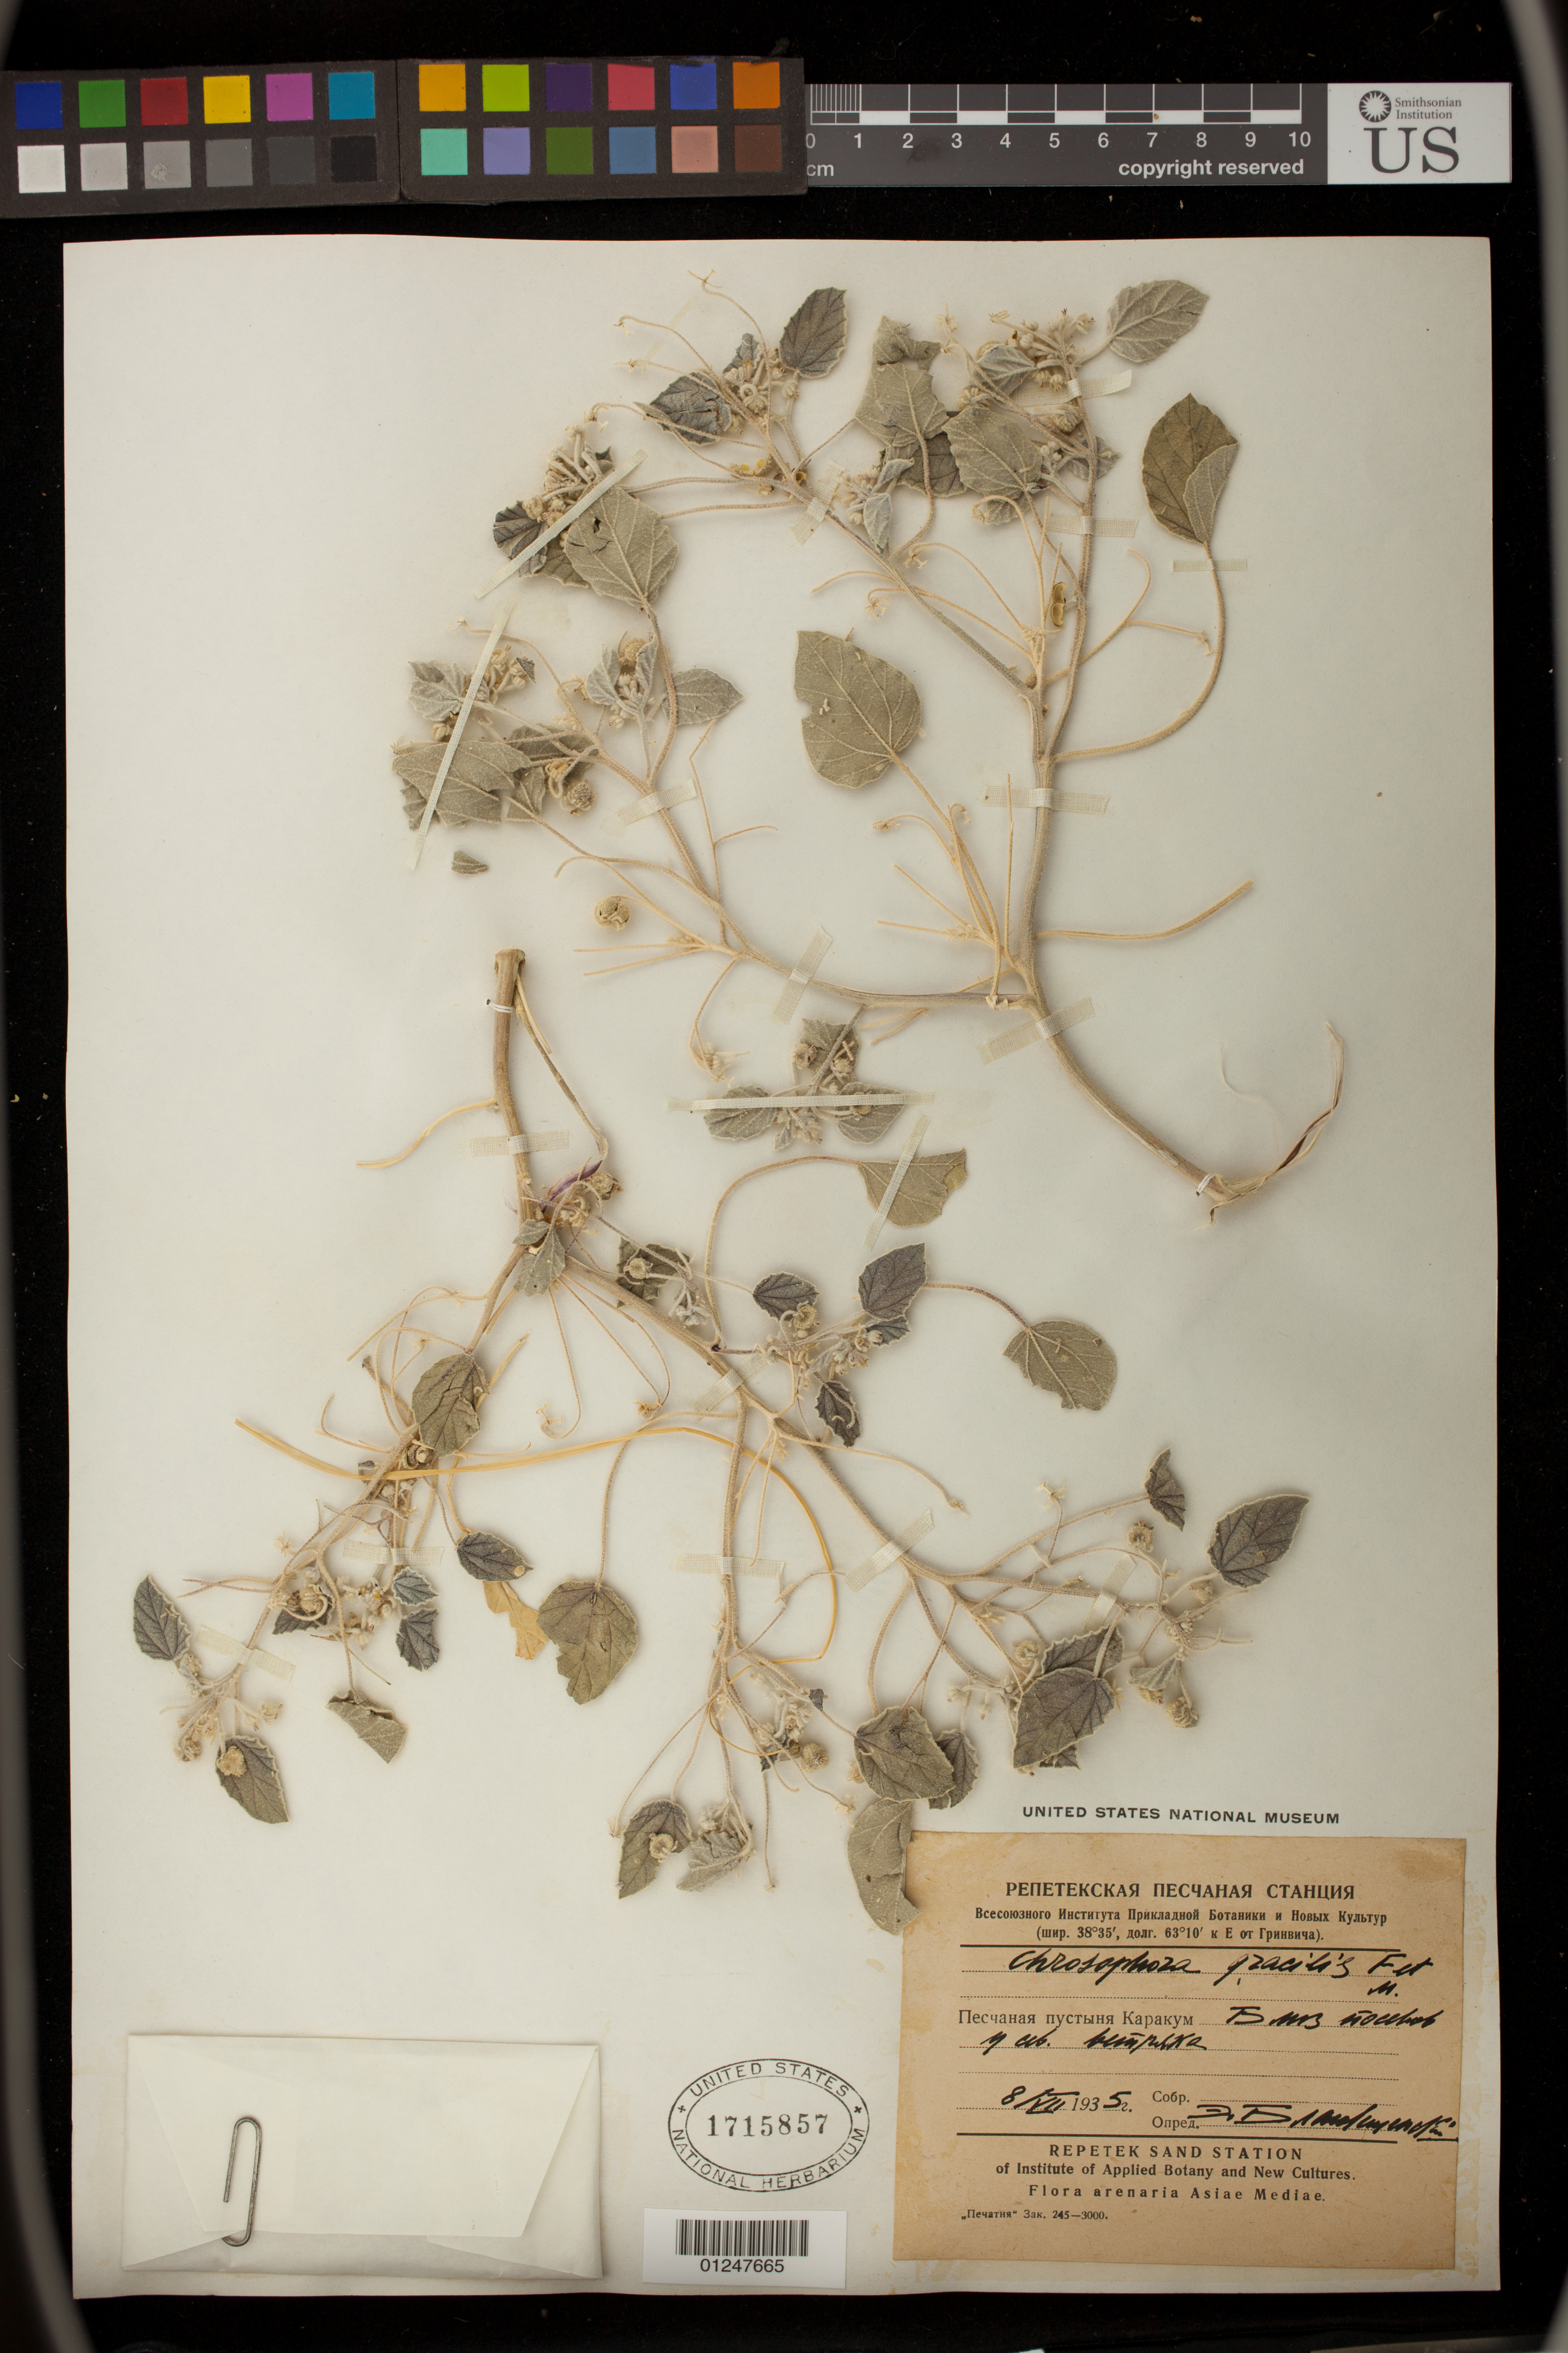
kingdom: Plantae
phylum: Tracheophyta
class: Magnoliopsida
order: Malpighiales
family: Euphorbiaceae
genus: Chrozophora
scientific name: Chrozophora gracilis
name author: Fisch. & Meyen ex Ledeb.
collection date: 1935-07-08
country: Turkmenistan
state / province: Lebap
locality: Karacum Sand desert: near agricultural field close to the northern windsock.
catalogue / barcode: US 1715857